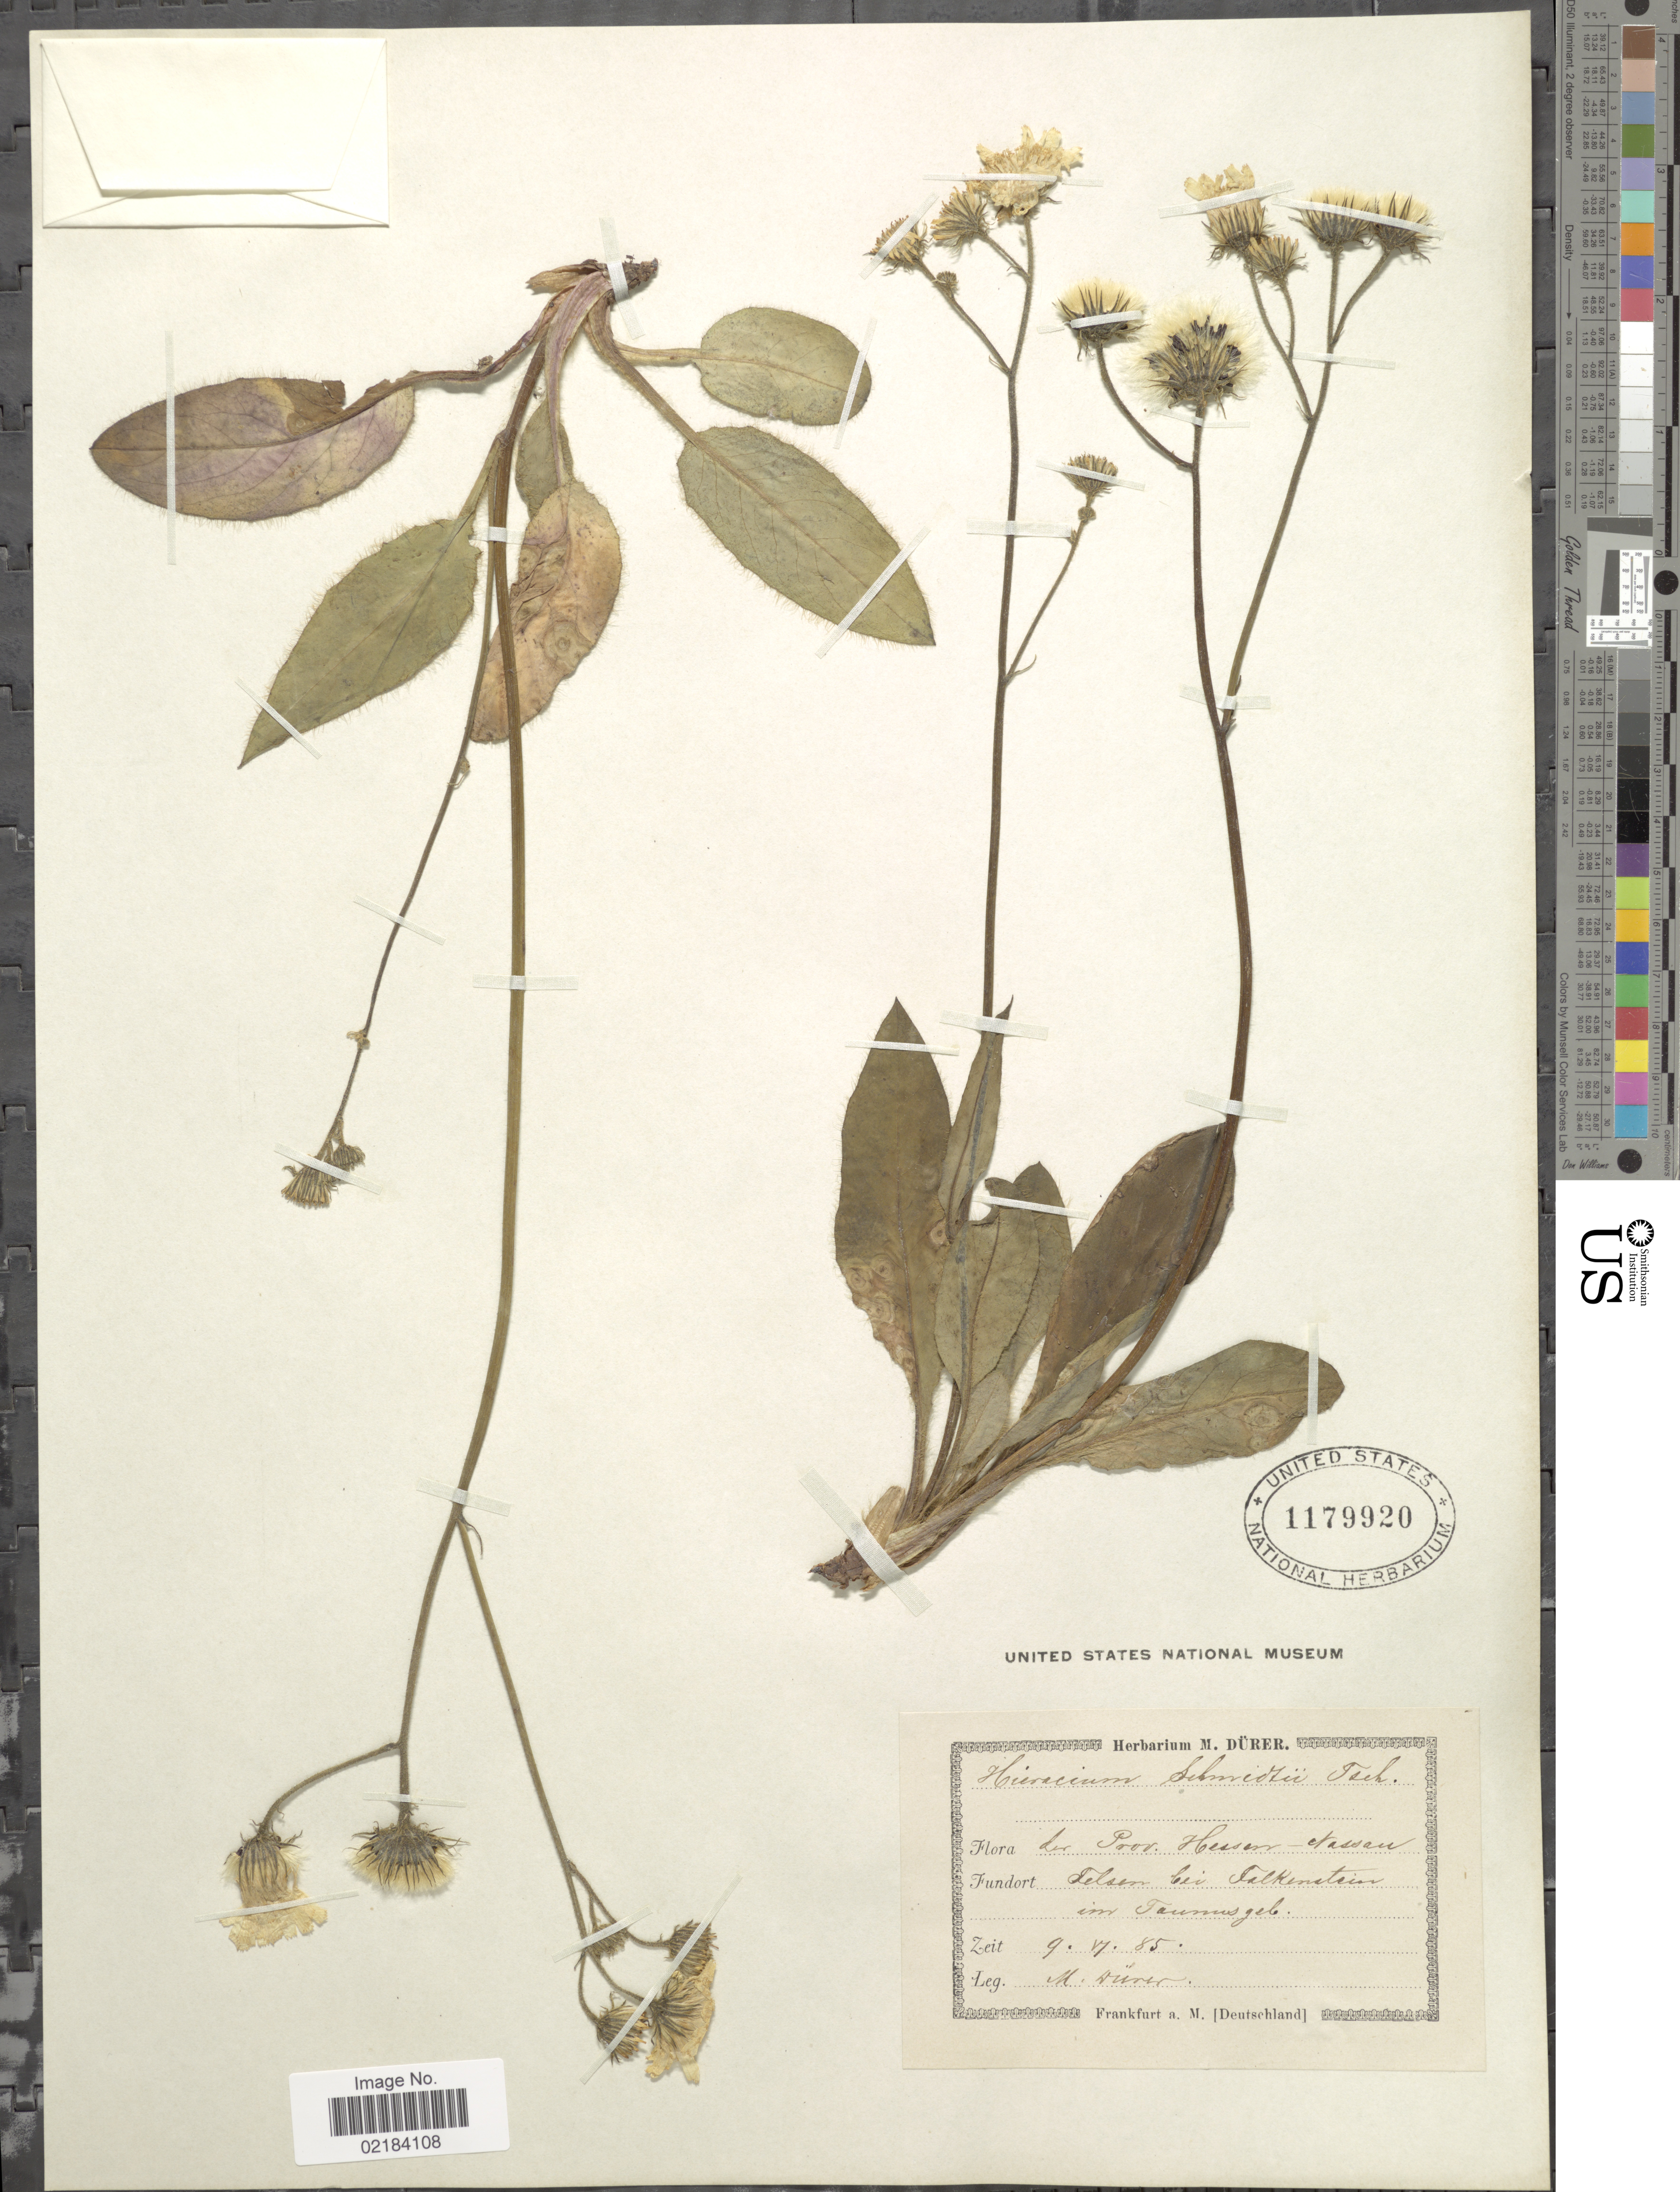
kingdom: Plantae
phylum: Tracheophyta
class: Magnoliopsida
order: Asterales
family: Asteraceae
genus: Hieracium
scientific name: Hieracium schmidtii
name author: Tausch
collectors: M. Durer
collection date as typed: Transcribed d/m/y: 9/6/85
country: Germany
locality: Ler Prov. Hessen - Nassen , Felsen bei Falkenstein im Taumsgeb [interpreted]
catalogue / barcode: US 1179920